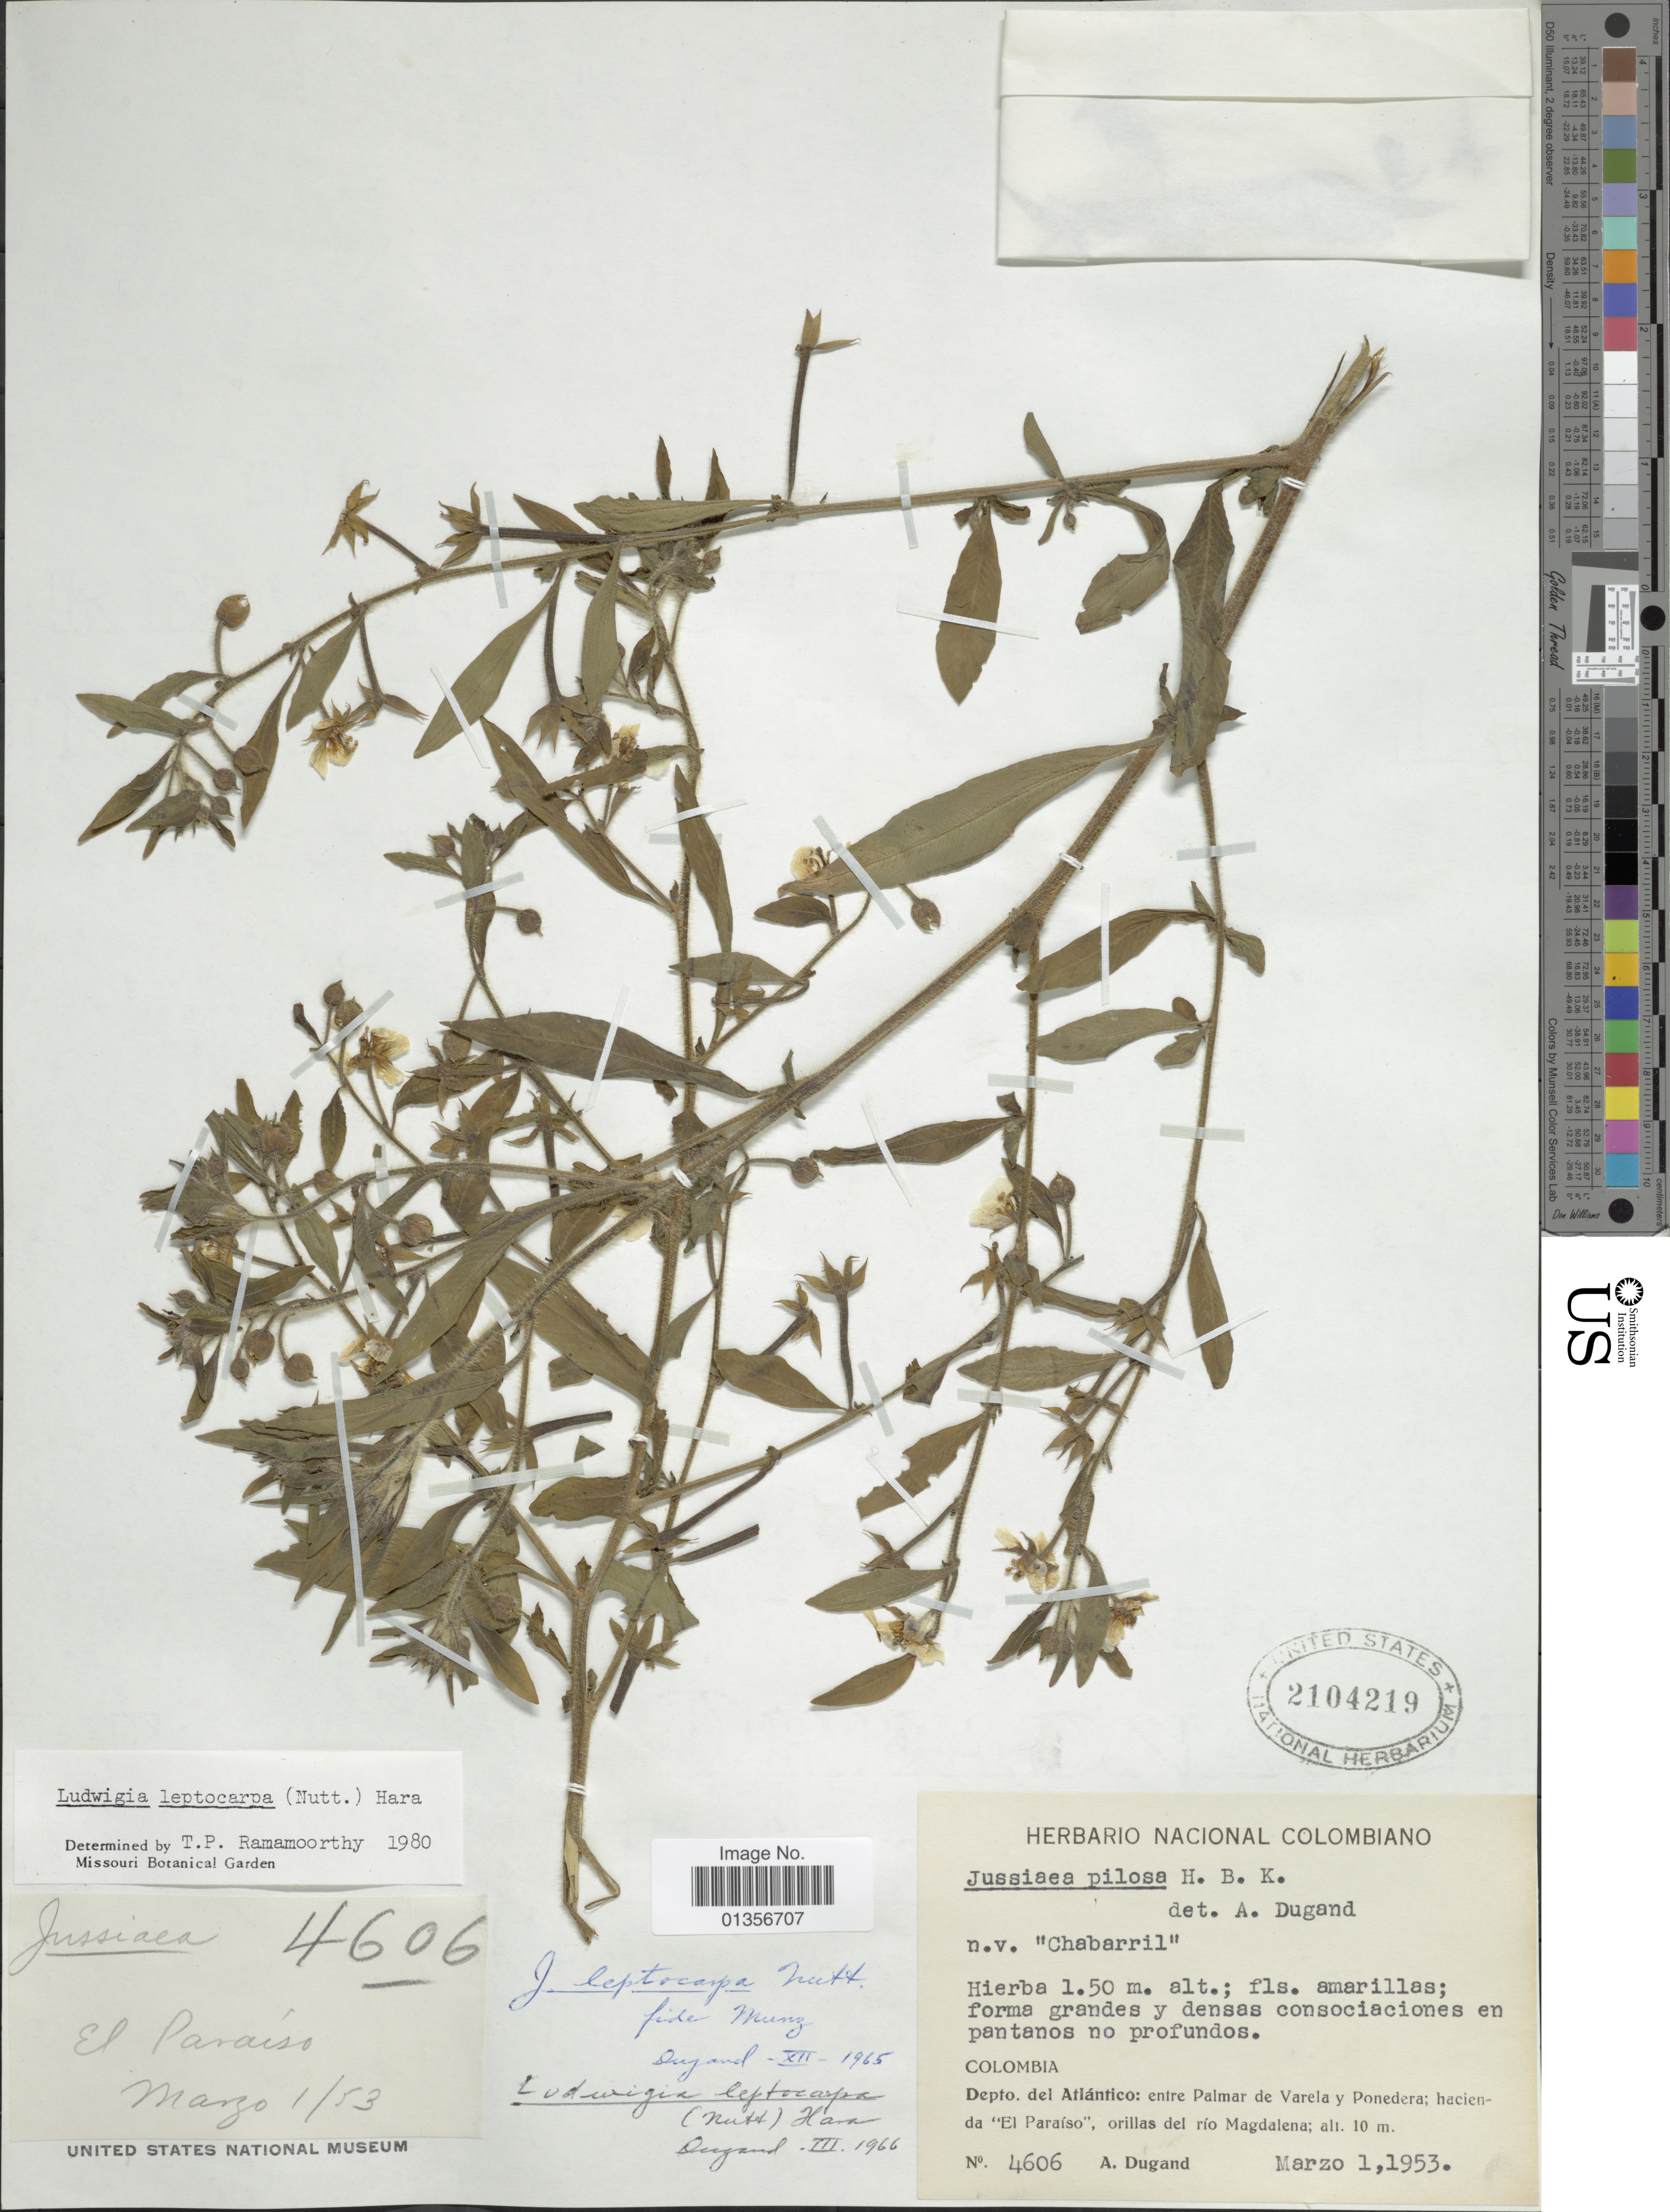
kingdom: Plantae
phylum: Tracheophyta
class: Magnoliopsida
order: Myrtales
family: Onagraceae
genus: Ludwigia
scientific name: Ludwigia leptocarpa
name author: (Nutt.) H. Hara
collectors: A. Dugand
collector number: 4606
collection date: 1953-03-01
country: Colombia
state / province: Atlántico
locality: Entre Palmar de Varela y Ponedera; hacienda "El Paraíso", orillas del río Magdalena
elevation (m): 10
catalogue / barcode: US 2104219